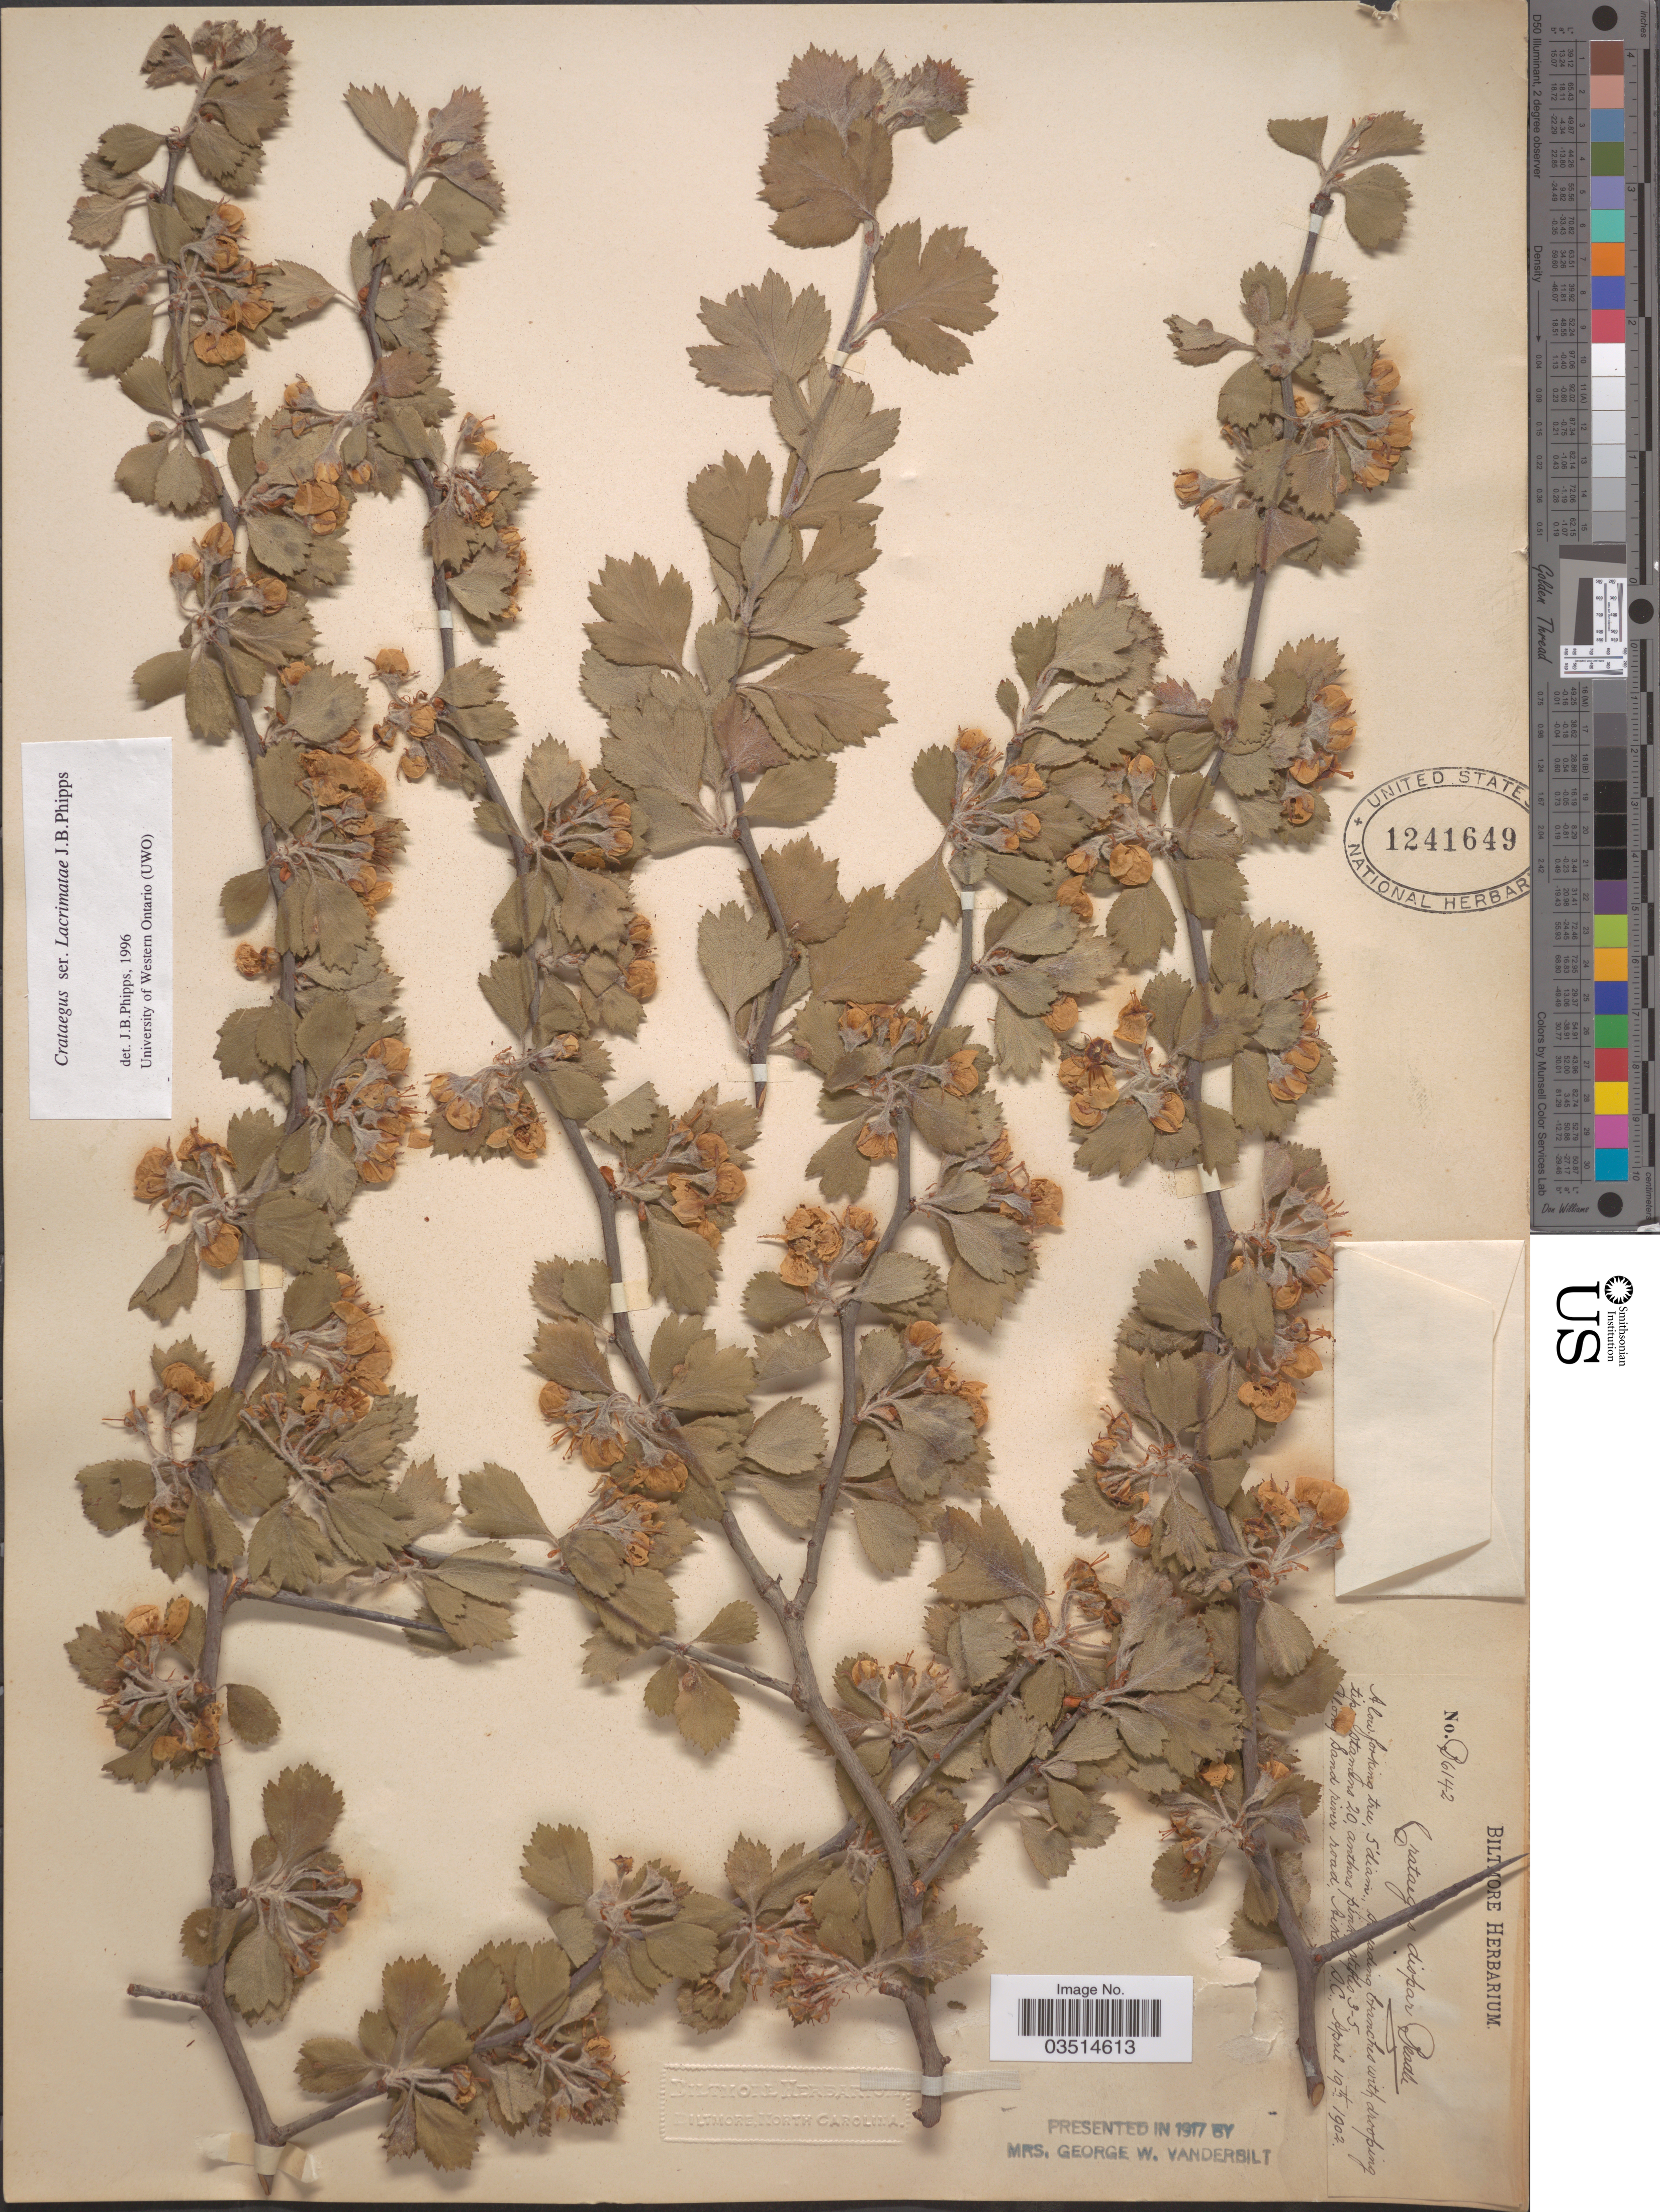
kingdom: Plantae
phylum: Tracheophyta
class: Magnoliopsida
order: Rosales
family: Rosaceae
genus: Crataegus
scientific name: Crataegus dispar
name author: Beadle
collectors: ex herb. Biltmore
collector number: B6142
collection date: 1902-04-19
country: United States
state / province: South Carolina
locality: Along Sand river road, Aiken.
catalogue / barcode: US 1241649